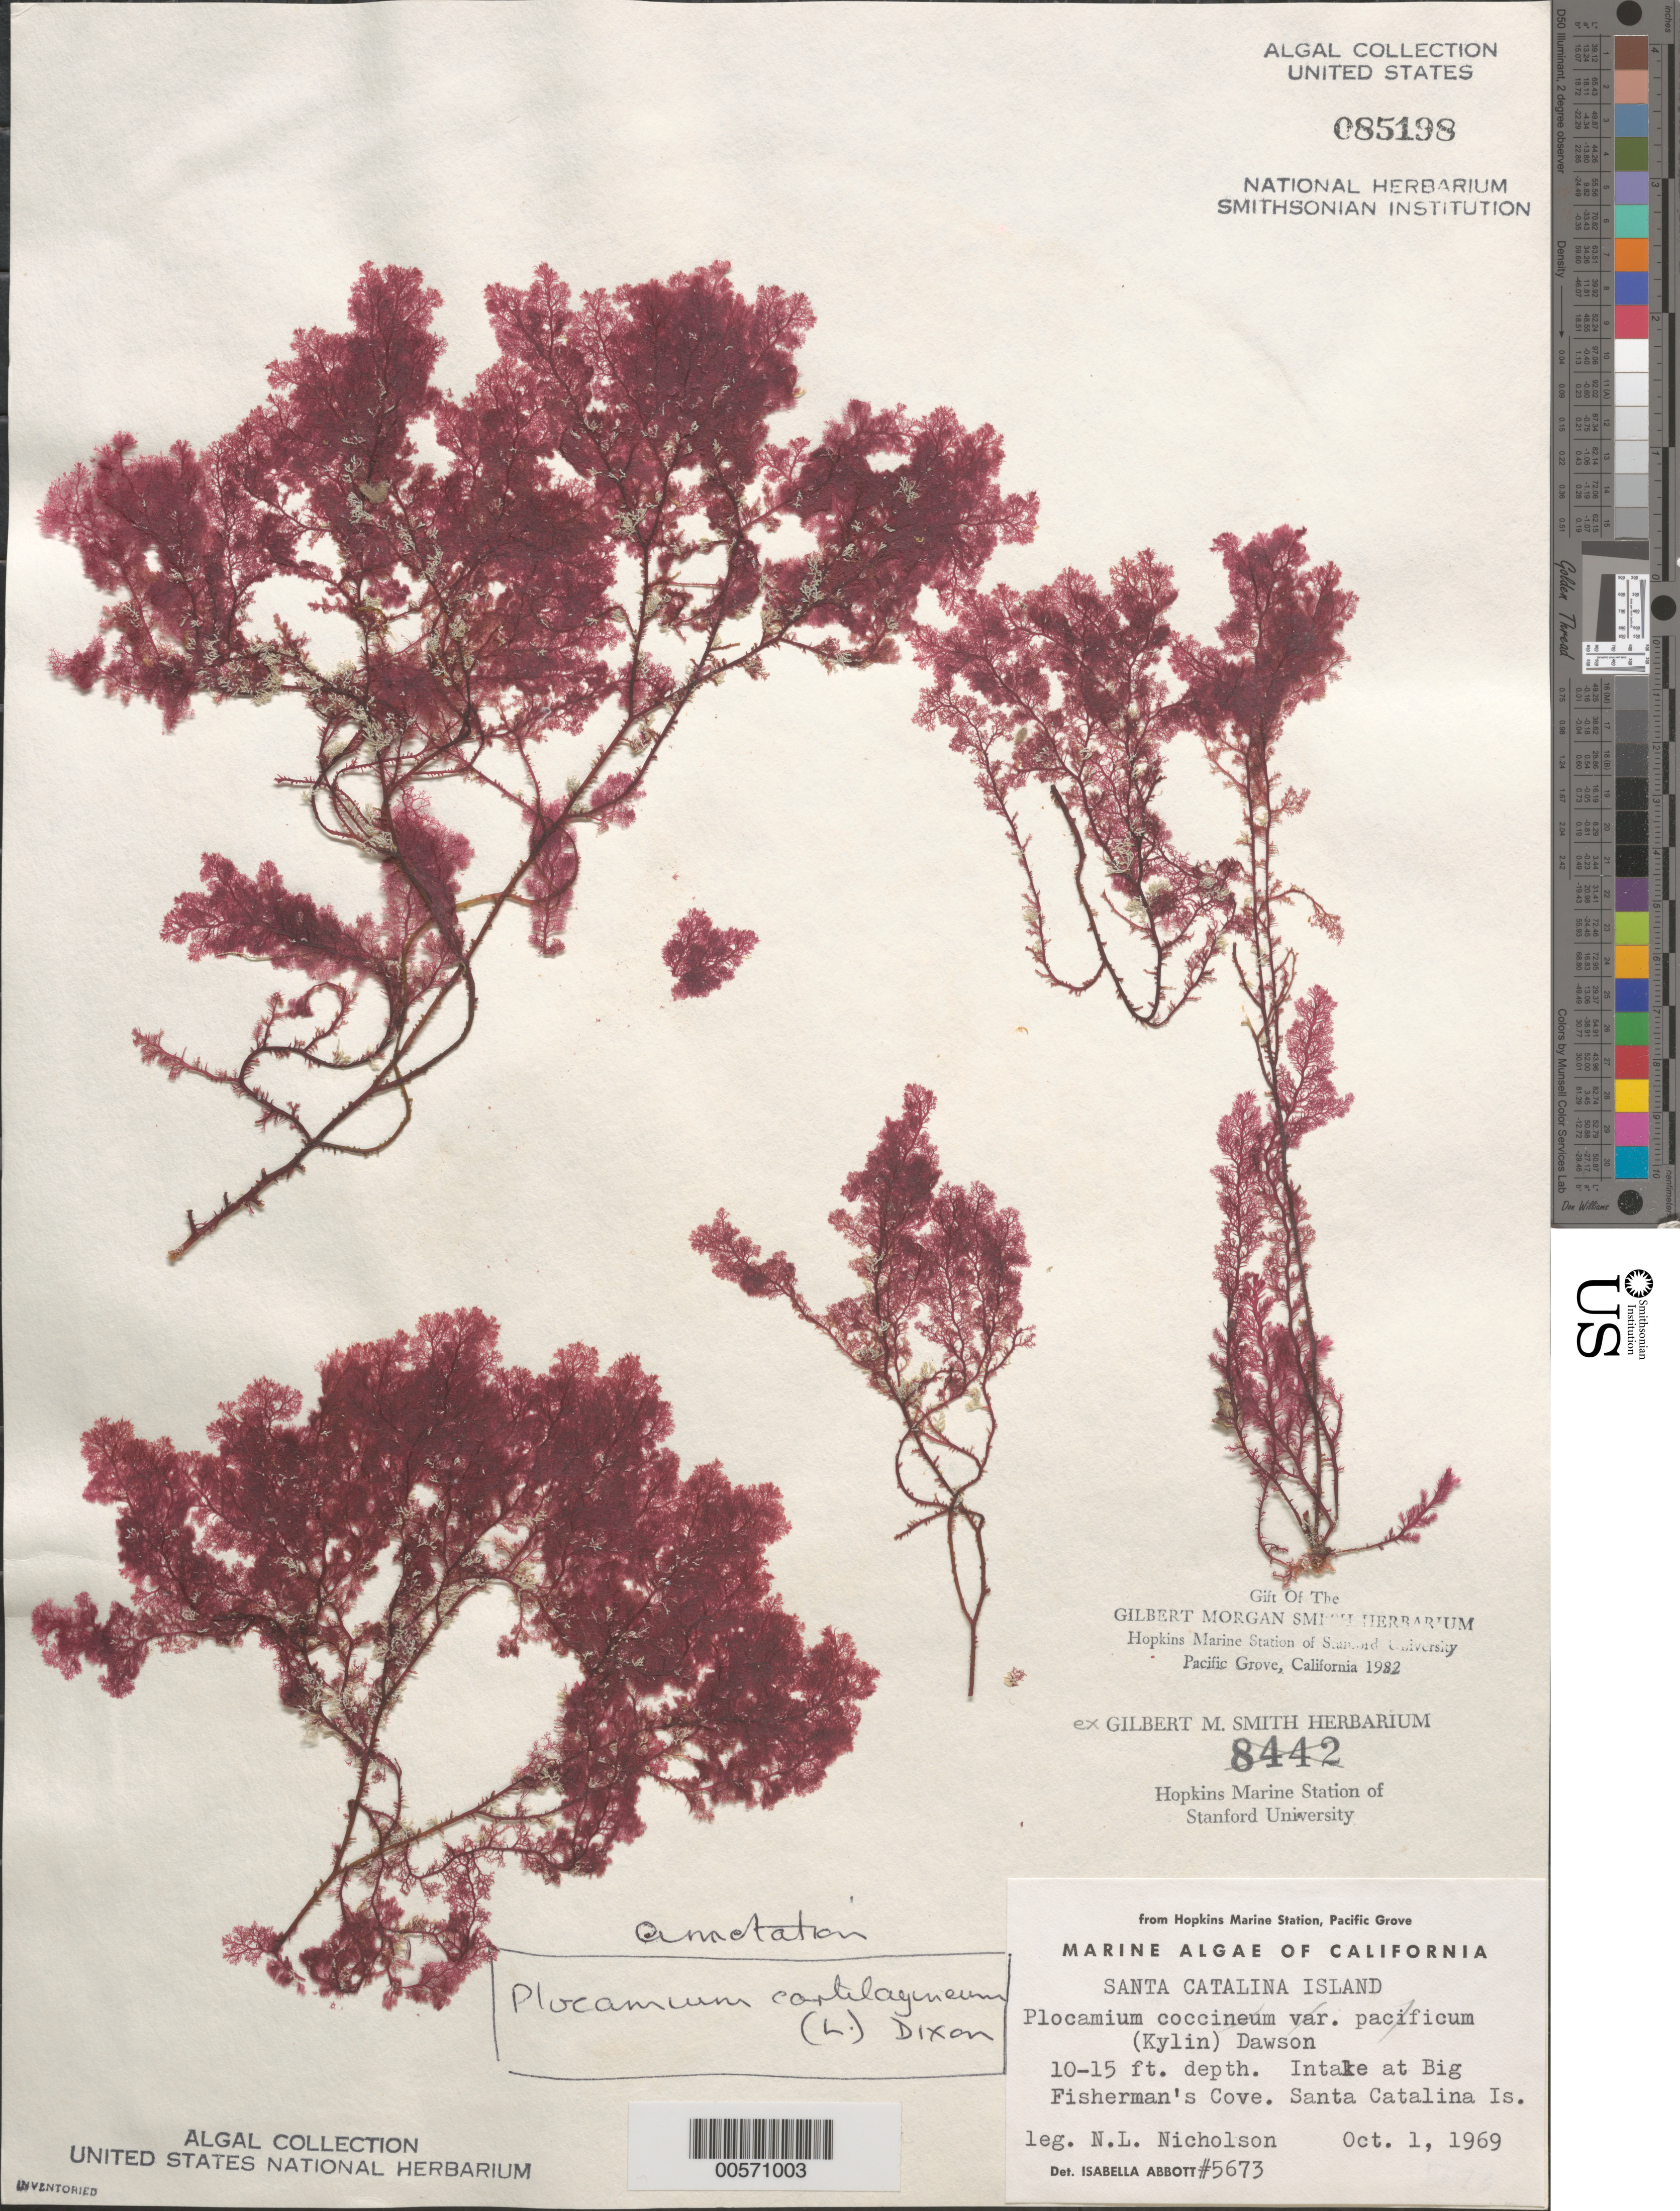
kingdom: Plantae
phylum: Rhodophyta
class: Florideophyceae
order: Plocamiales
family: Plocamiaceae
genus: Plocamium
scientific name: Plocamium cartilagineum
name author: (L.) P.S. Dixon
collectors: N. Nicholson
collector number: IAA 5673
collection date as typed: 01 Oct 1969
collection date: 1969-10-01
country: United States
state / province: California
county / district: Los Angeles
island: Santa Catalina Island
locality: Big Fishermans Cove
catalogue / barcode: US 85198